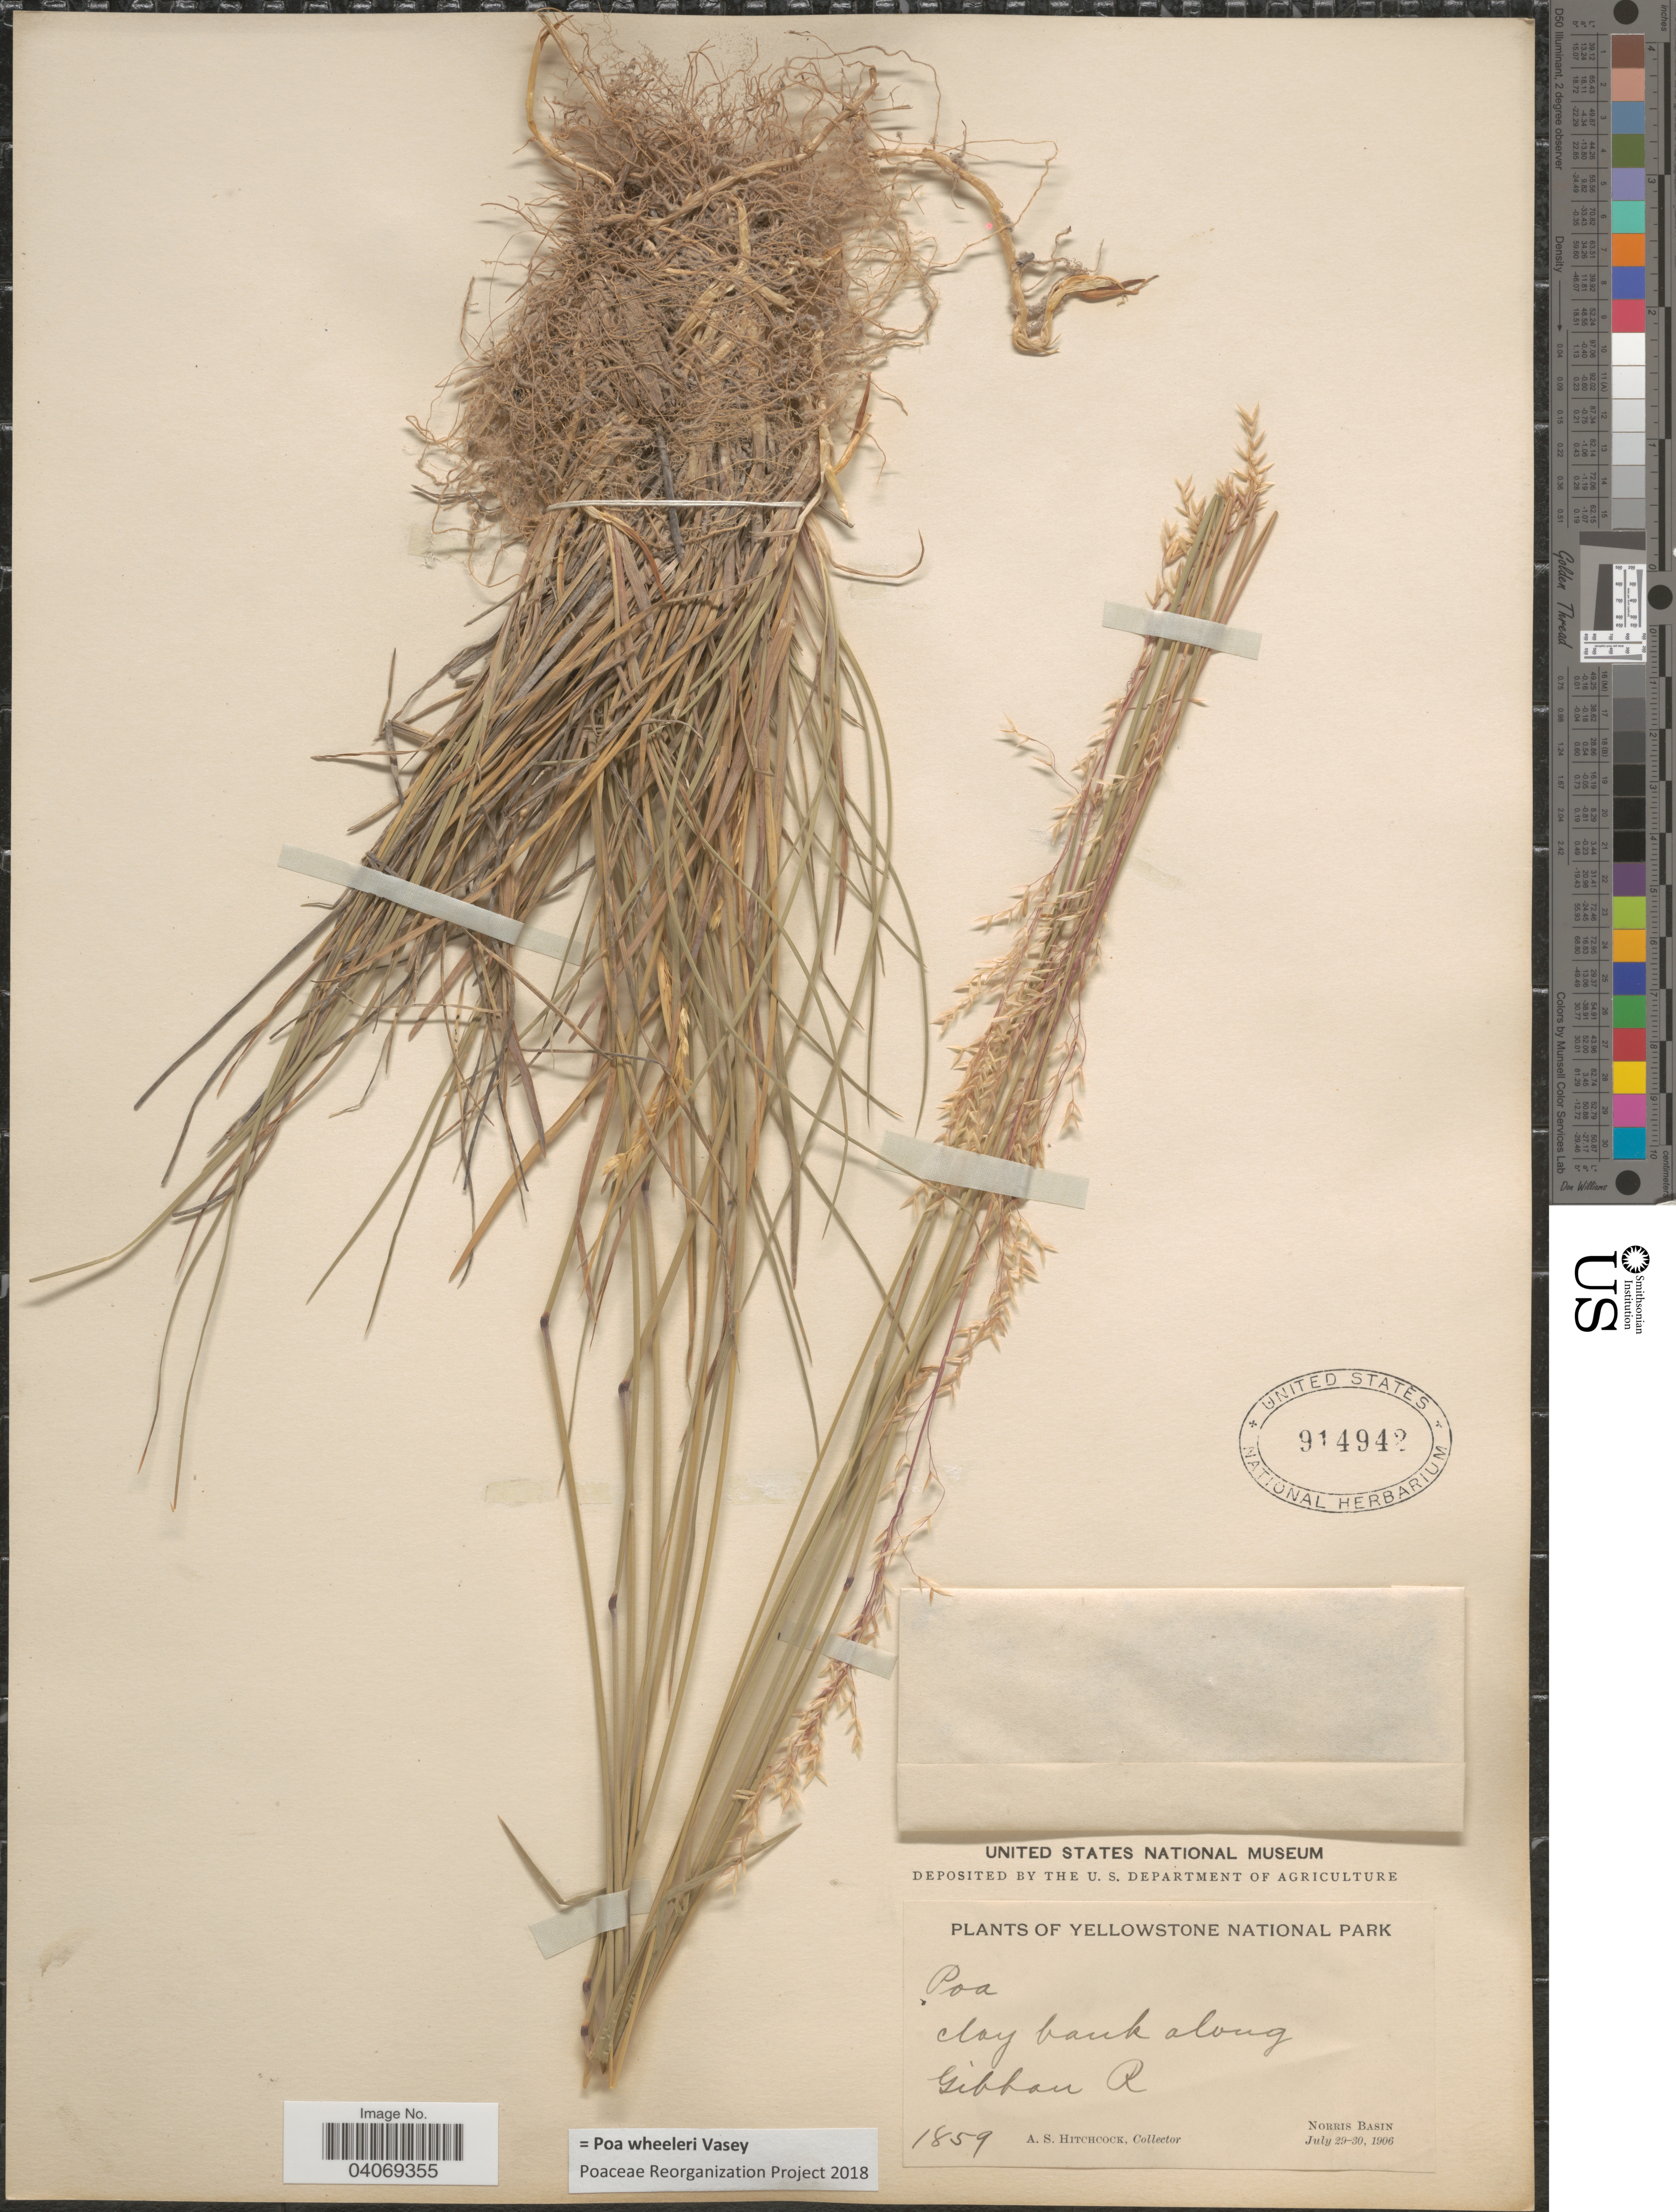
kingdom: Plantae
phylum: Tracheophyta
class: Liliopsida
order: Poales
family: Poaceae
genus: Poa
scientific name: Poa wheeleri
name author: Vasey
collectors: A. S. Hitchcock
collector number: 1859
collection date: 1906-07-29/1906-07-30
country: United States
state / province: Wyoming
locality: Yellowstone National Park. Clay bank along Gibbon R. Norris Basin.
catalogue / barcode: US 914942